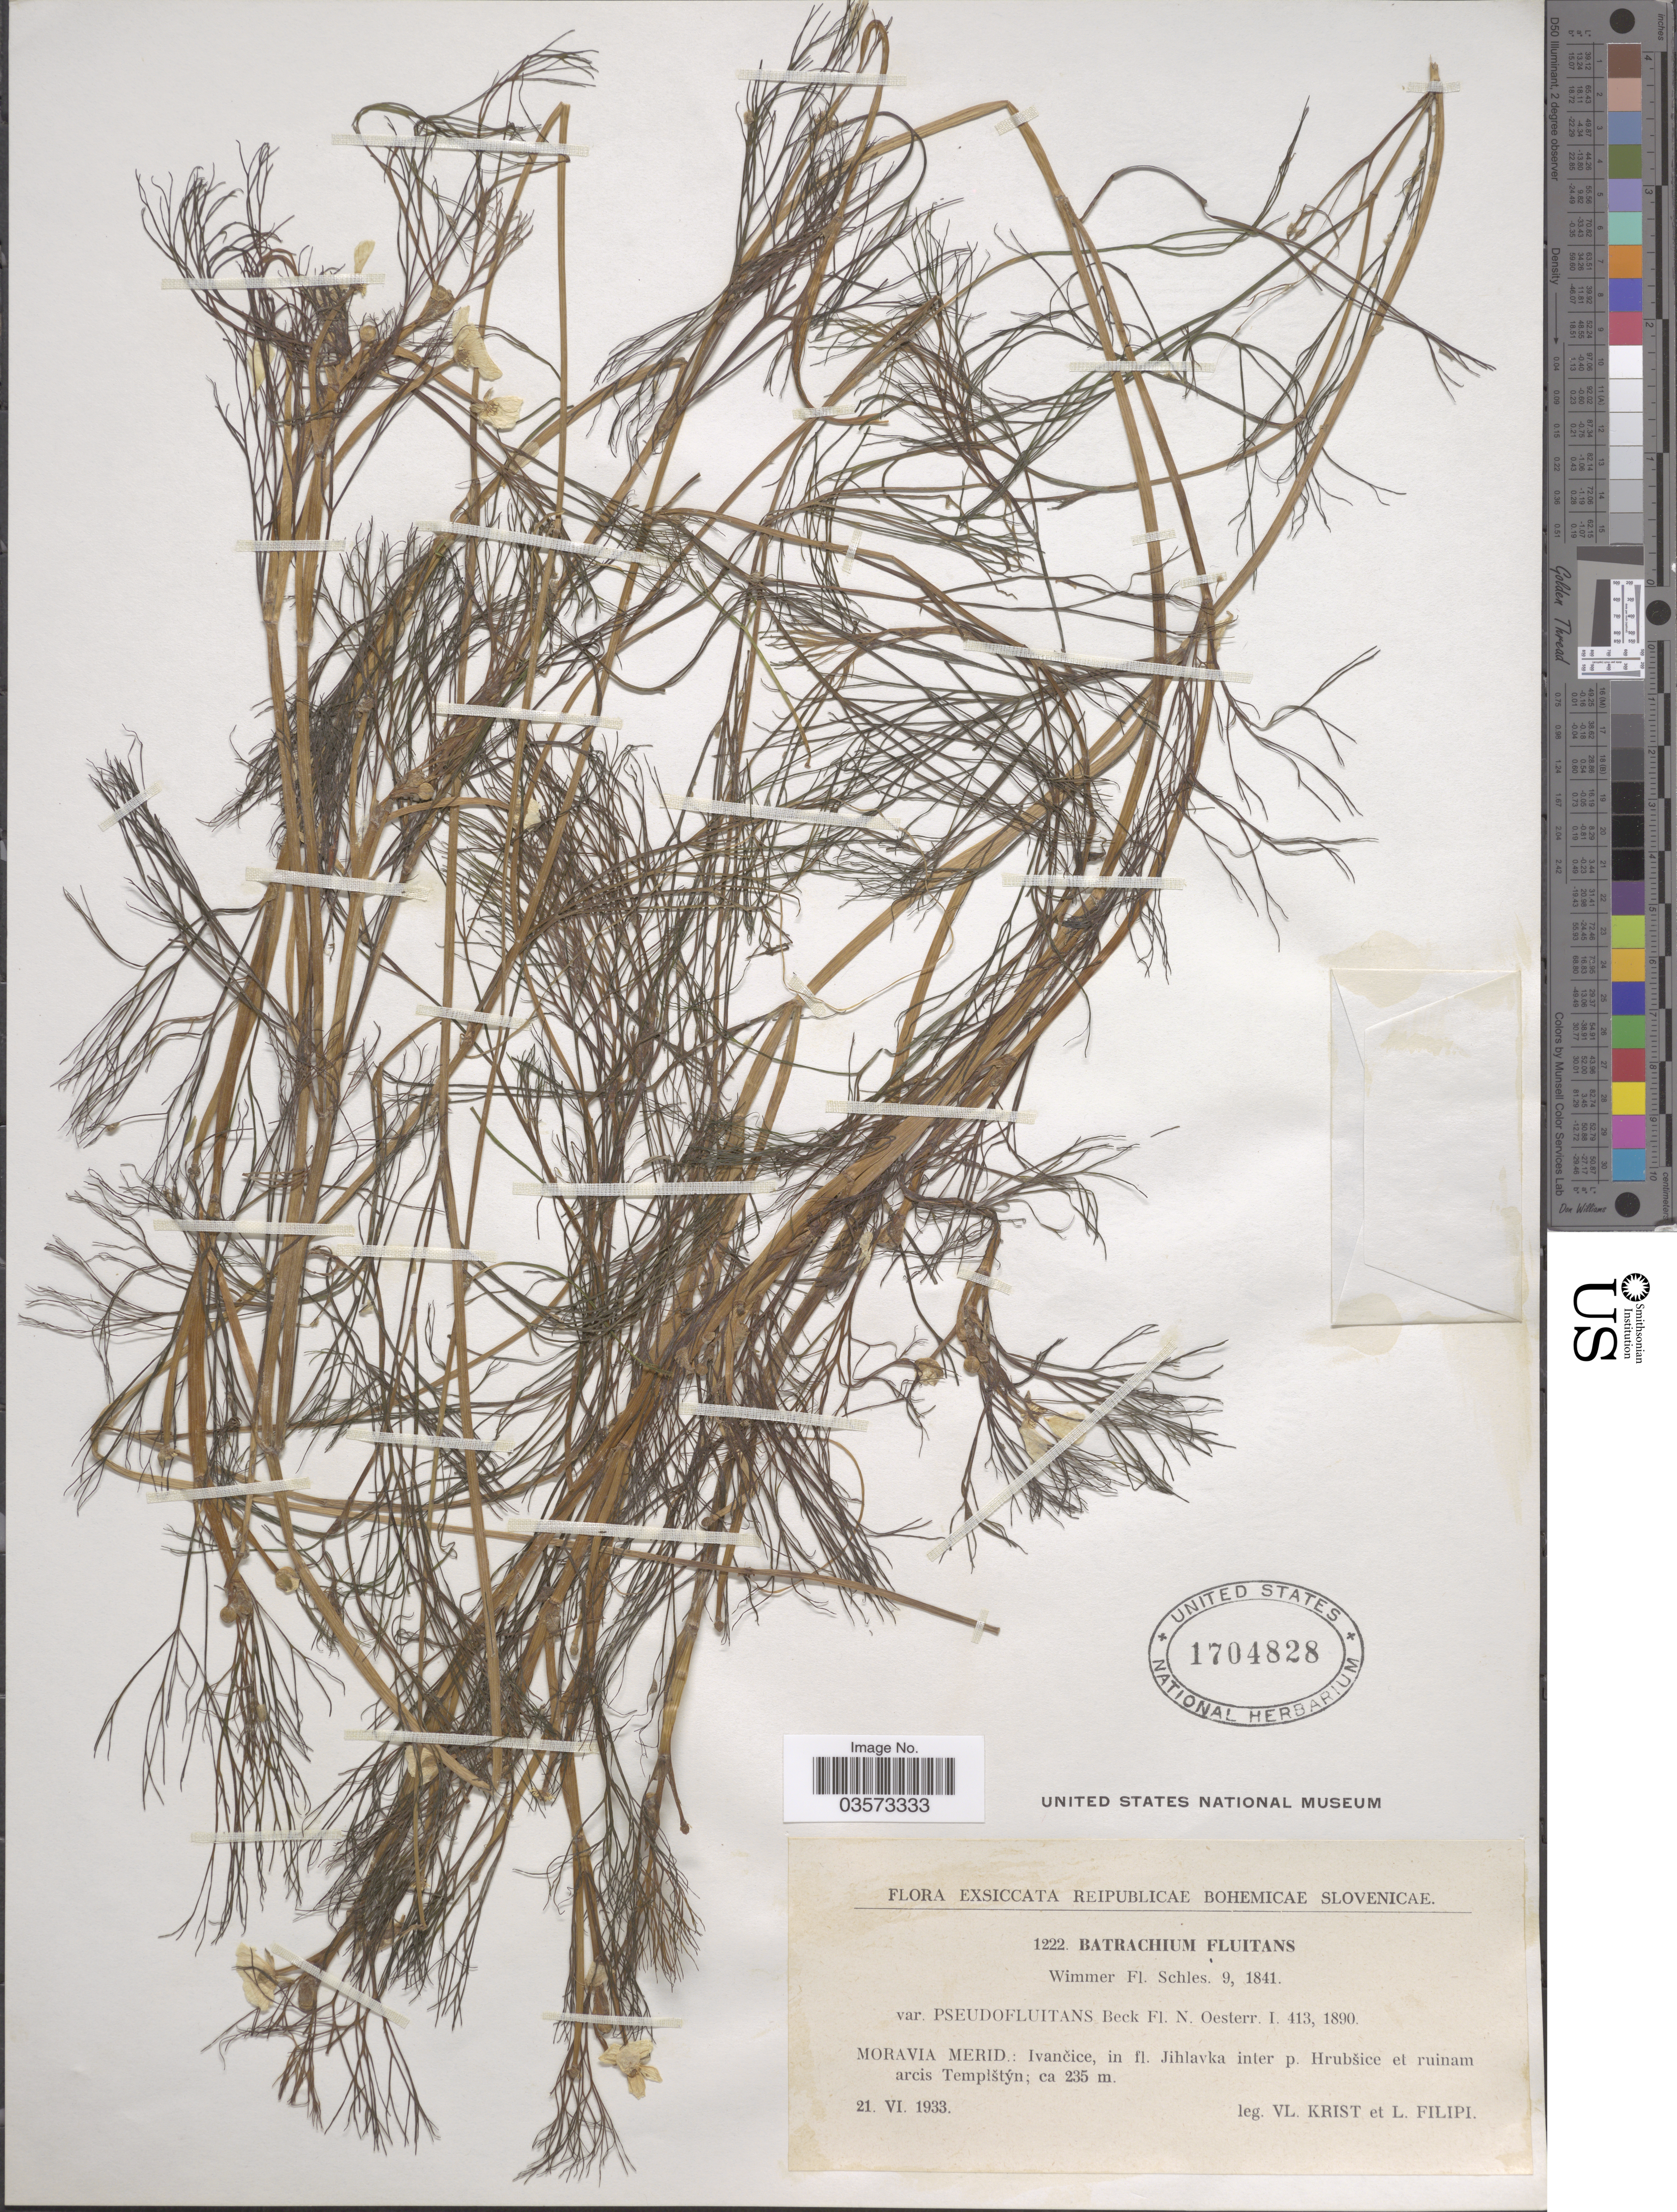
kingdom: Plantae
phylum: Tracheophyta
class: Magnoliopsida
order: Ranunculales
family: Ranunculaceae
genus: Ranunculus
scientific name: Ranunculus fluitans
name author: Lam.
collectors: V. Krist & L. Filipi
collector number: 1222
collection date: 1933-06-21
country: Czechia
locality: Moravia Merid.: Ivancice, in fl. Jihlavka inter p. Hrubsice et ruinam arcis Templstýn.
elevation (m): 235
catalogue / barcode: US 1704828